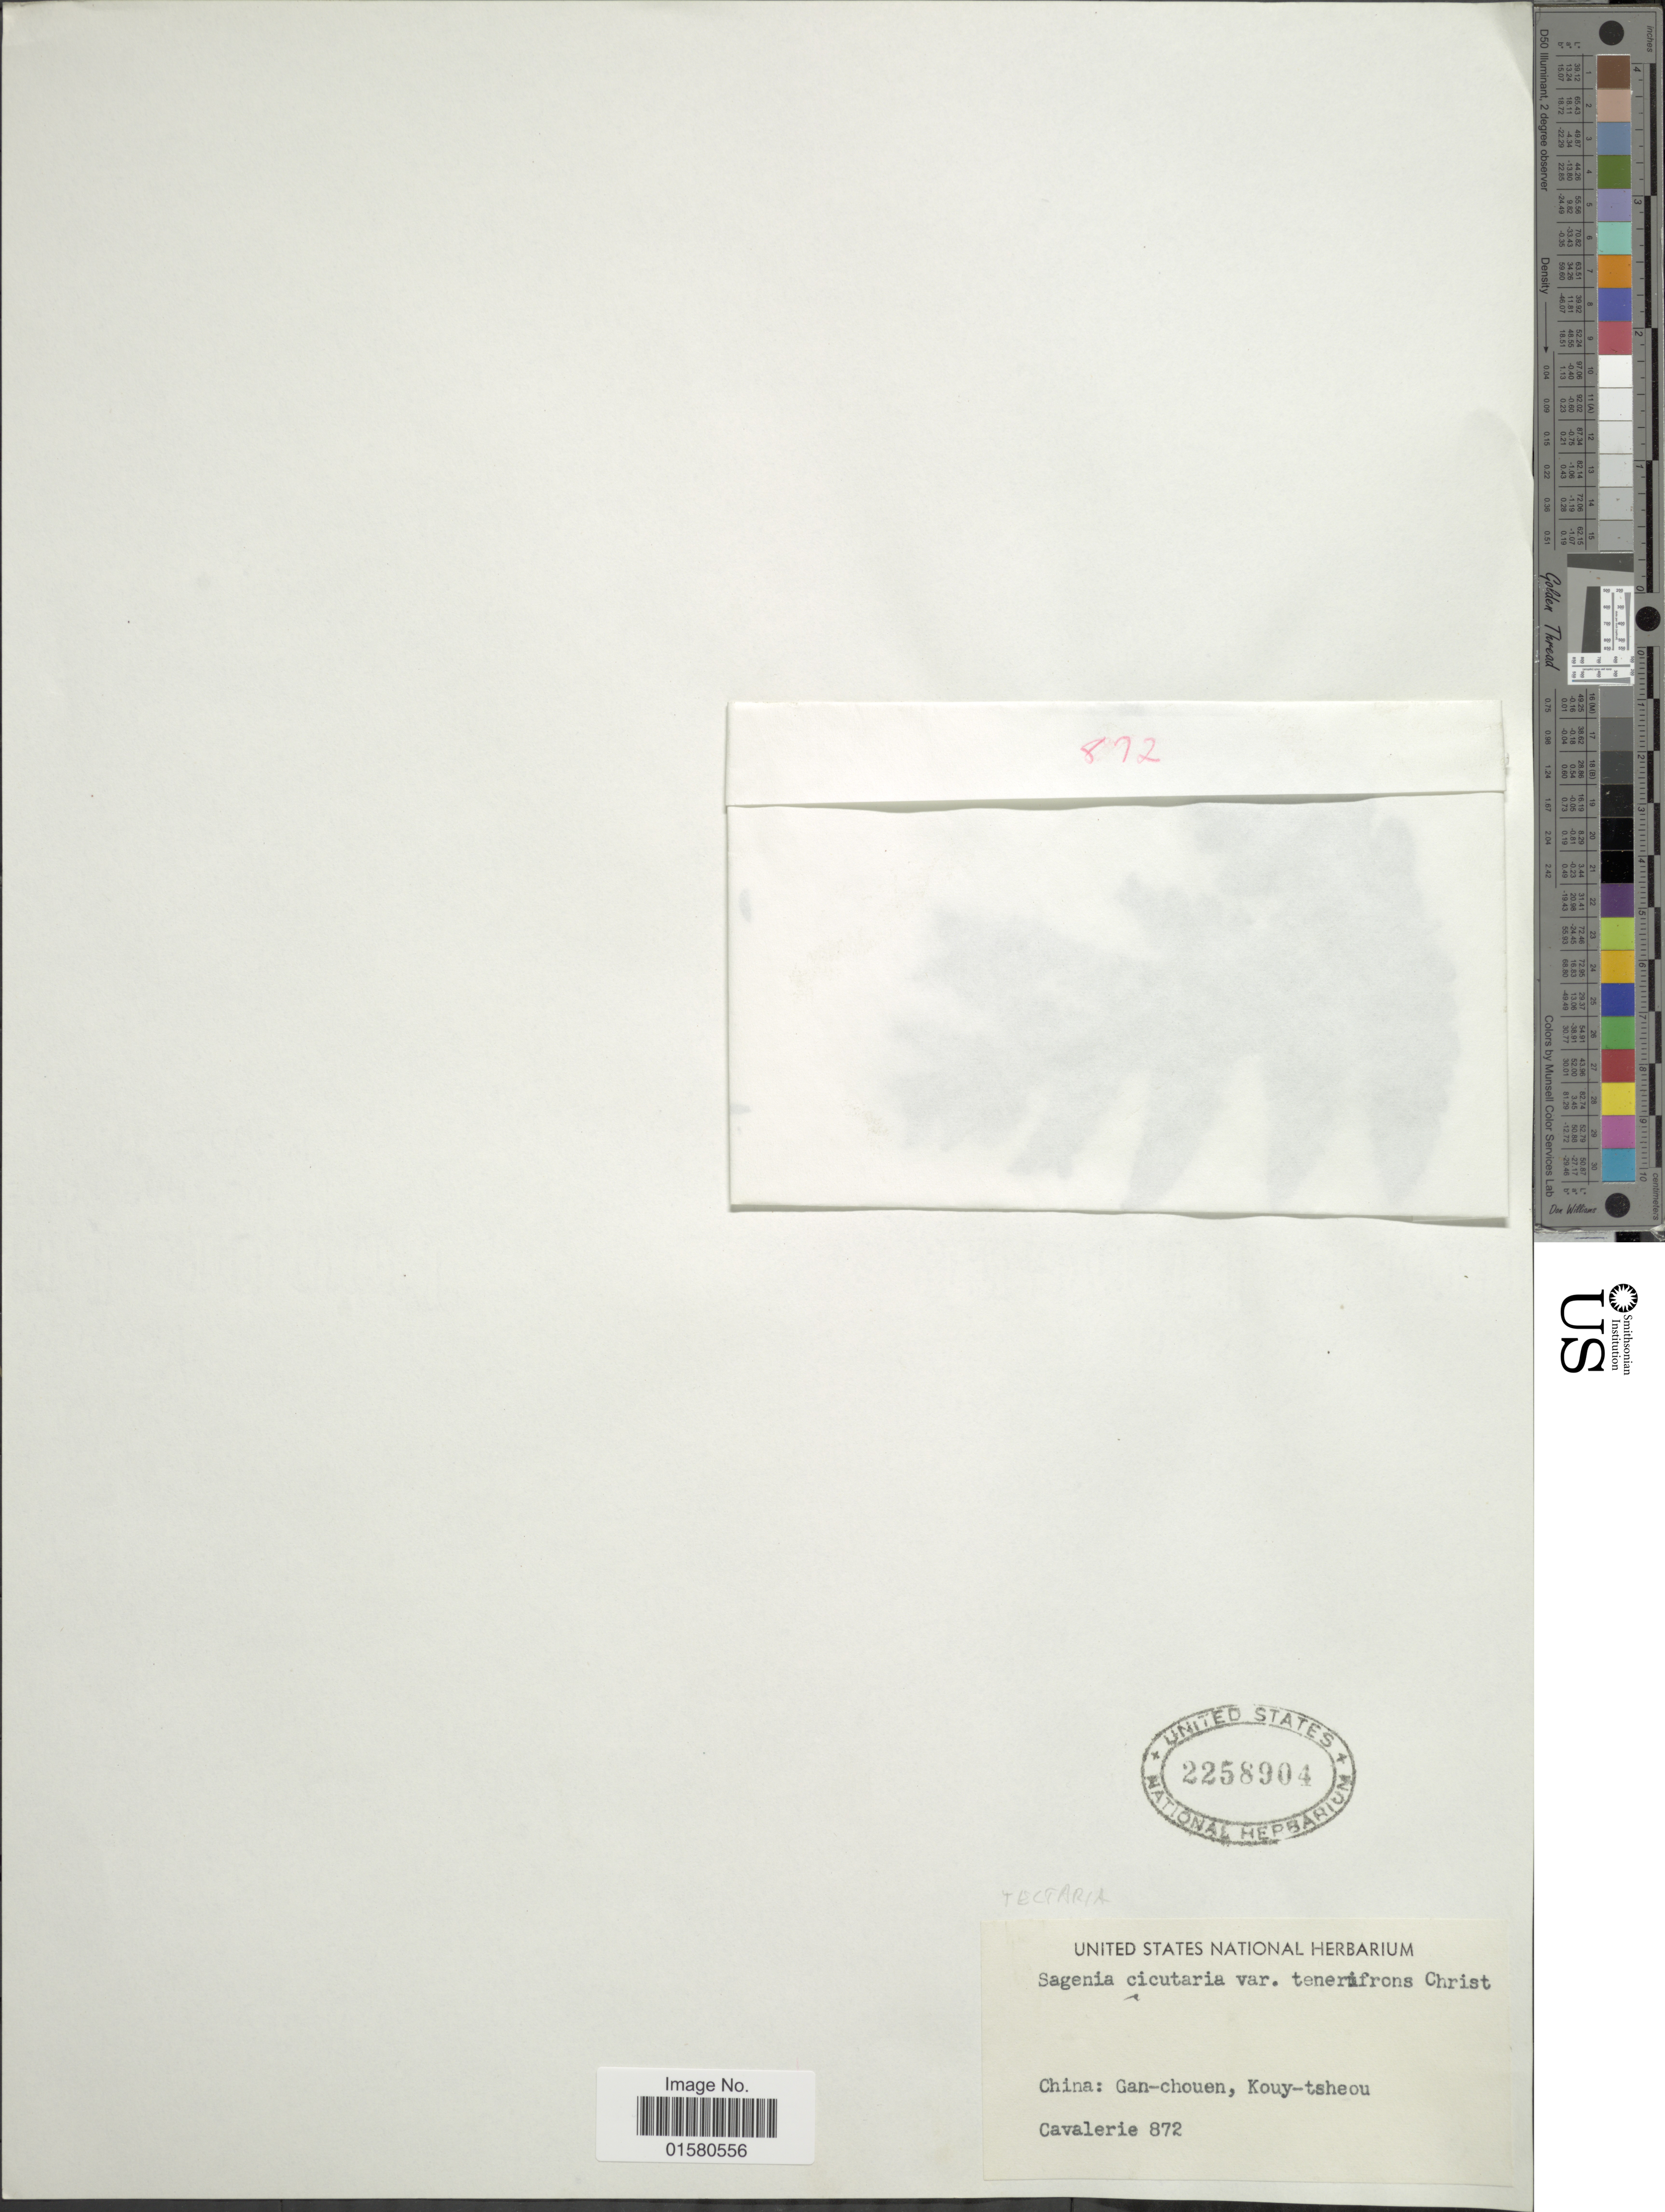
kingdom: Plantae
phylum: Tracheophyta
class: Polypodiopsida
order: Polypodiales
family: Tectariaceae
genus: Tectaria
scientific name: Tectaria tenerifrons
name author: (Hook.) Ching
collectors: -. Cavalerie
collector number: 872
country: China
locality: China, Gan-Chouen, Kouy-tsheou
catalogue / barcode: US 2258904